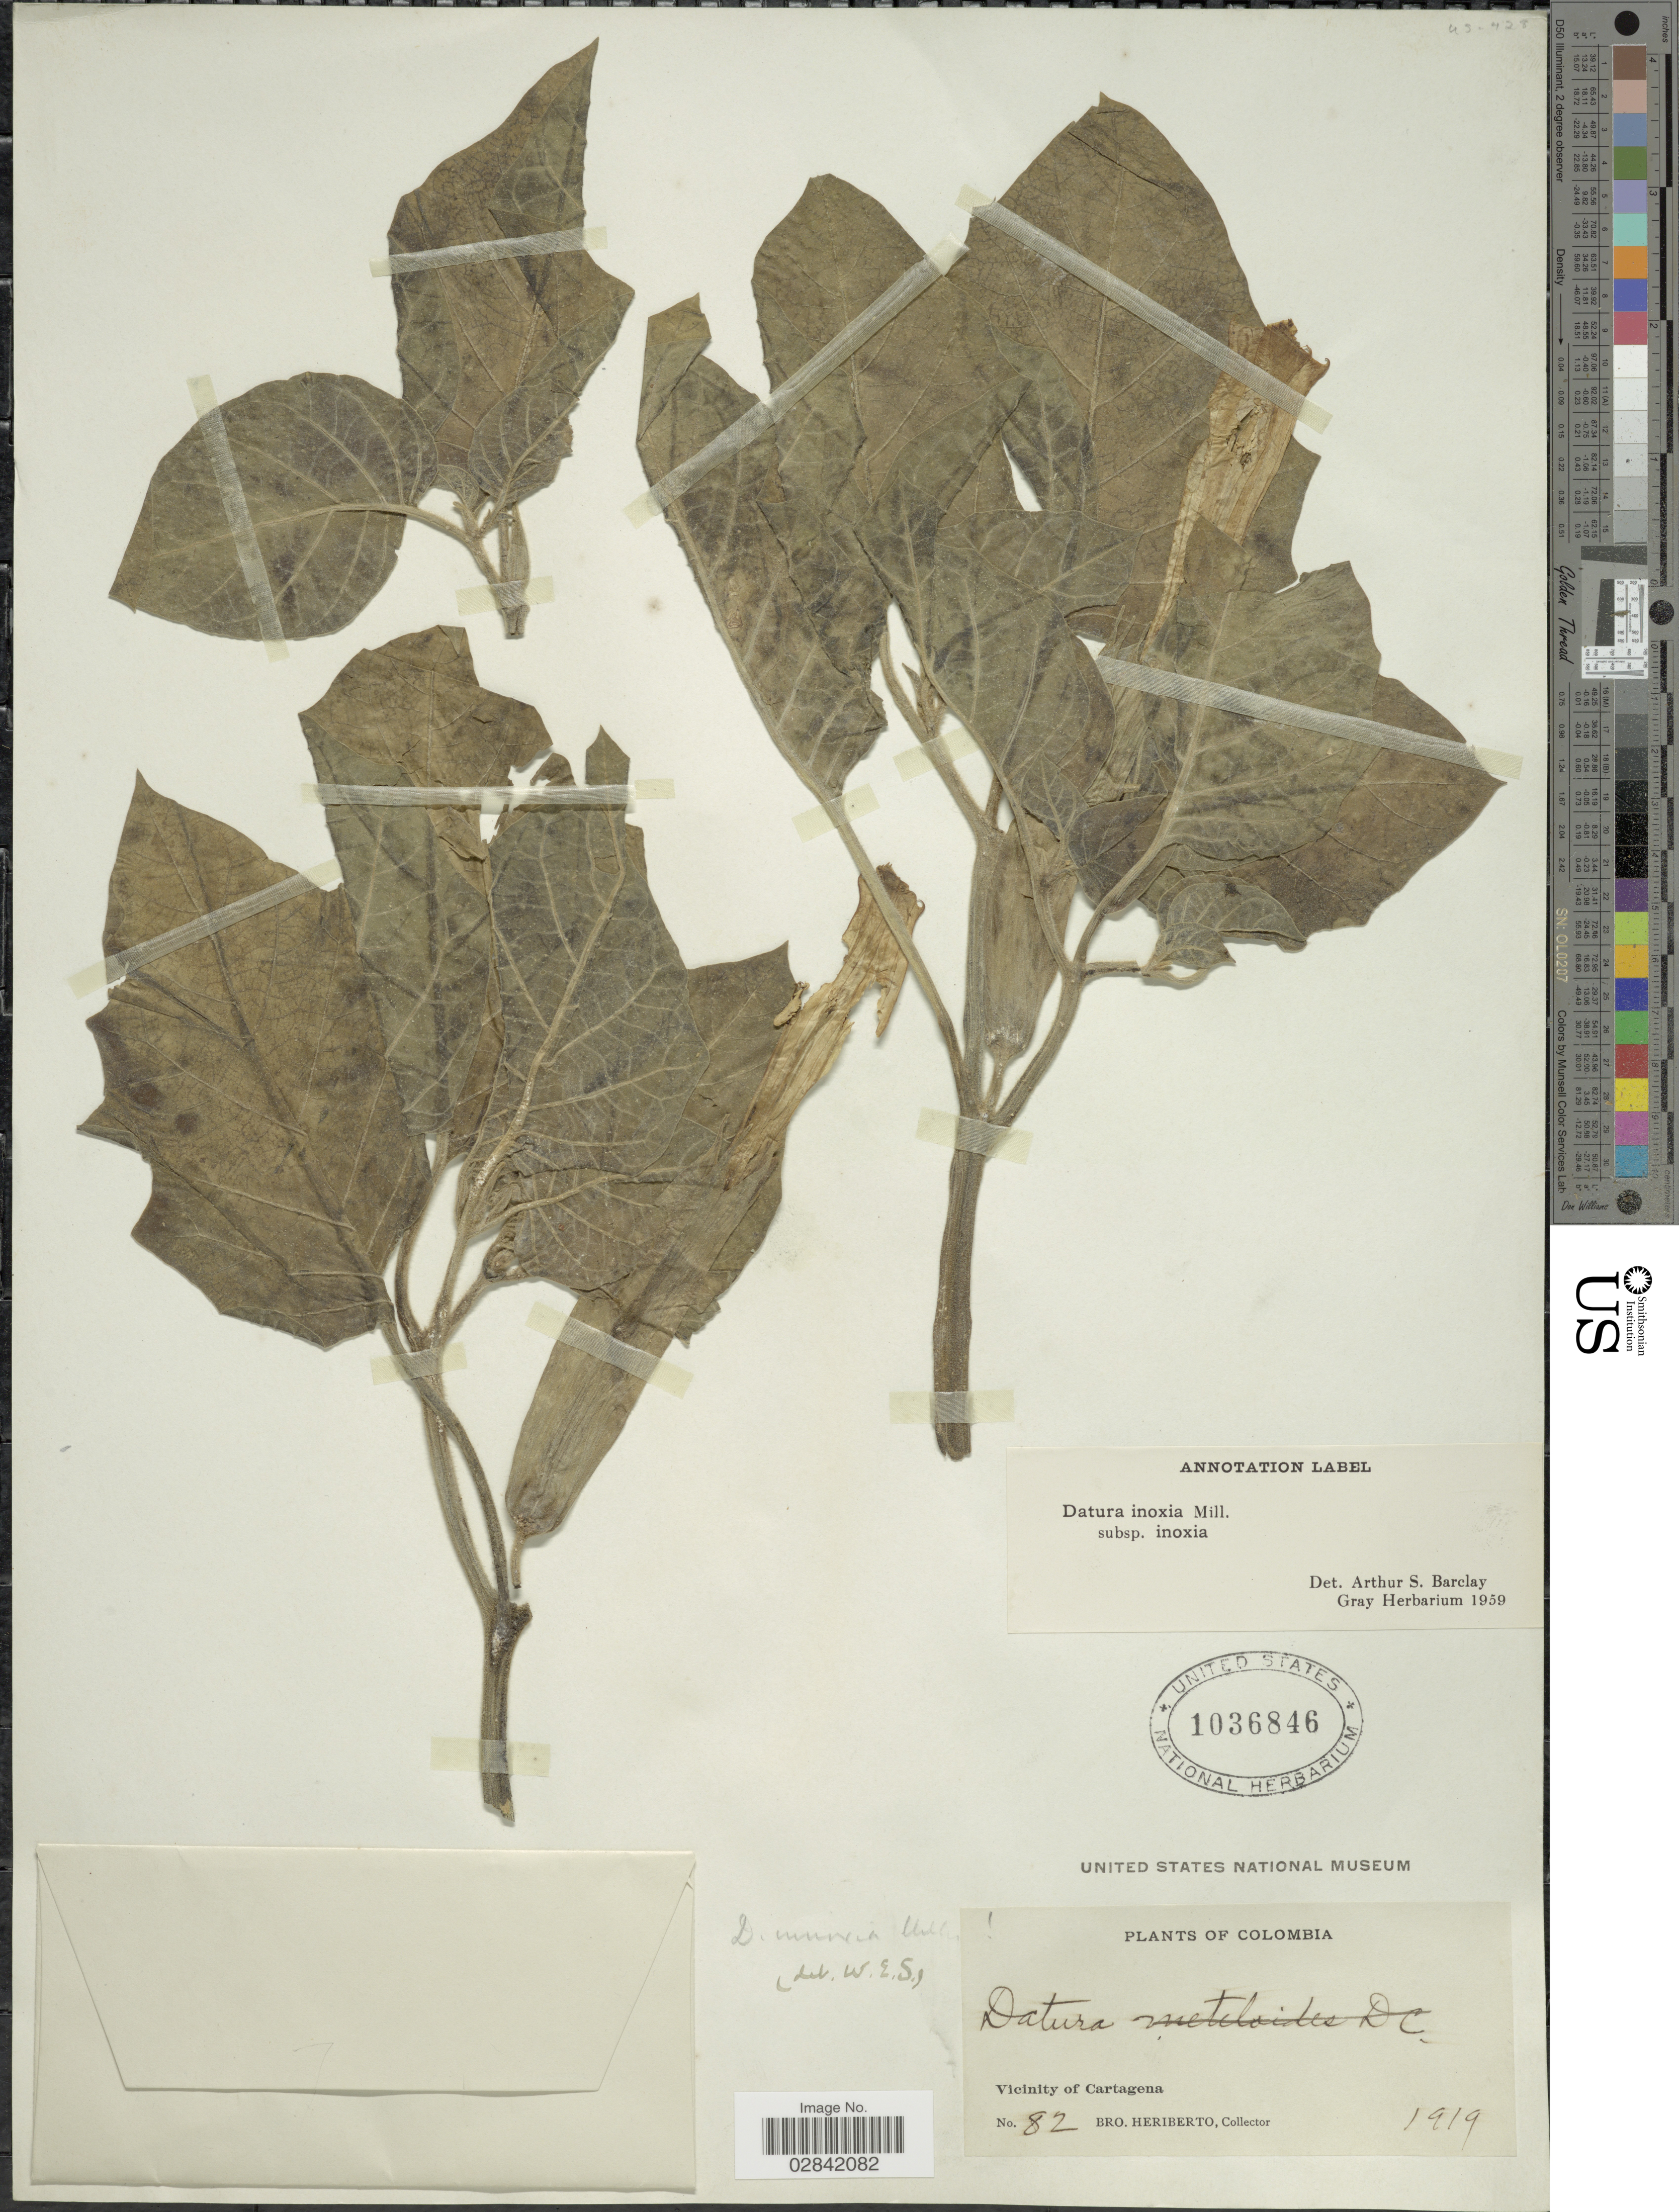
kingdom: Plantae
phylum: Tracheophyta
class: Magnoliopsida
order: Solanales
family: Solanaceae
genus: Datura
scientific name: Datura innoxia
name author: Mill.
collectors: B. Heriberto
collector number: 82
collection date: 1919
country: Colombia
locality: Vicinity of Cartagena.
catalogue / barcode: US 1036846